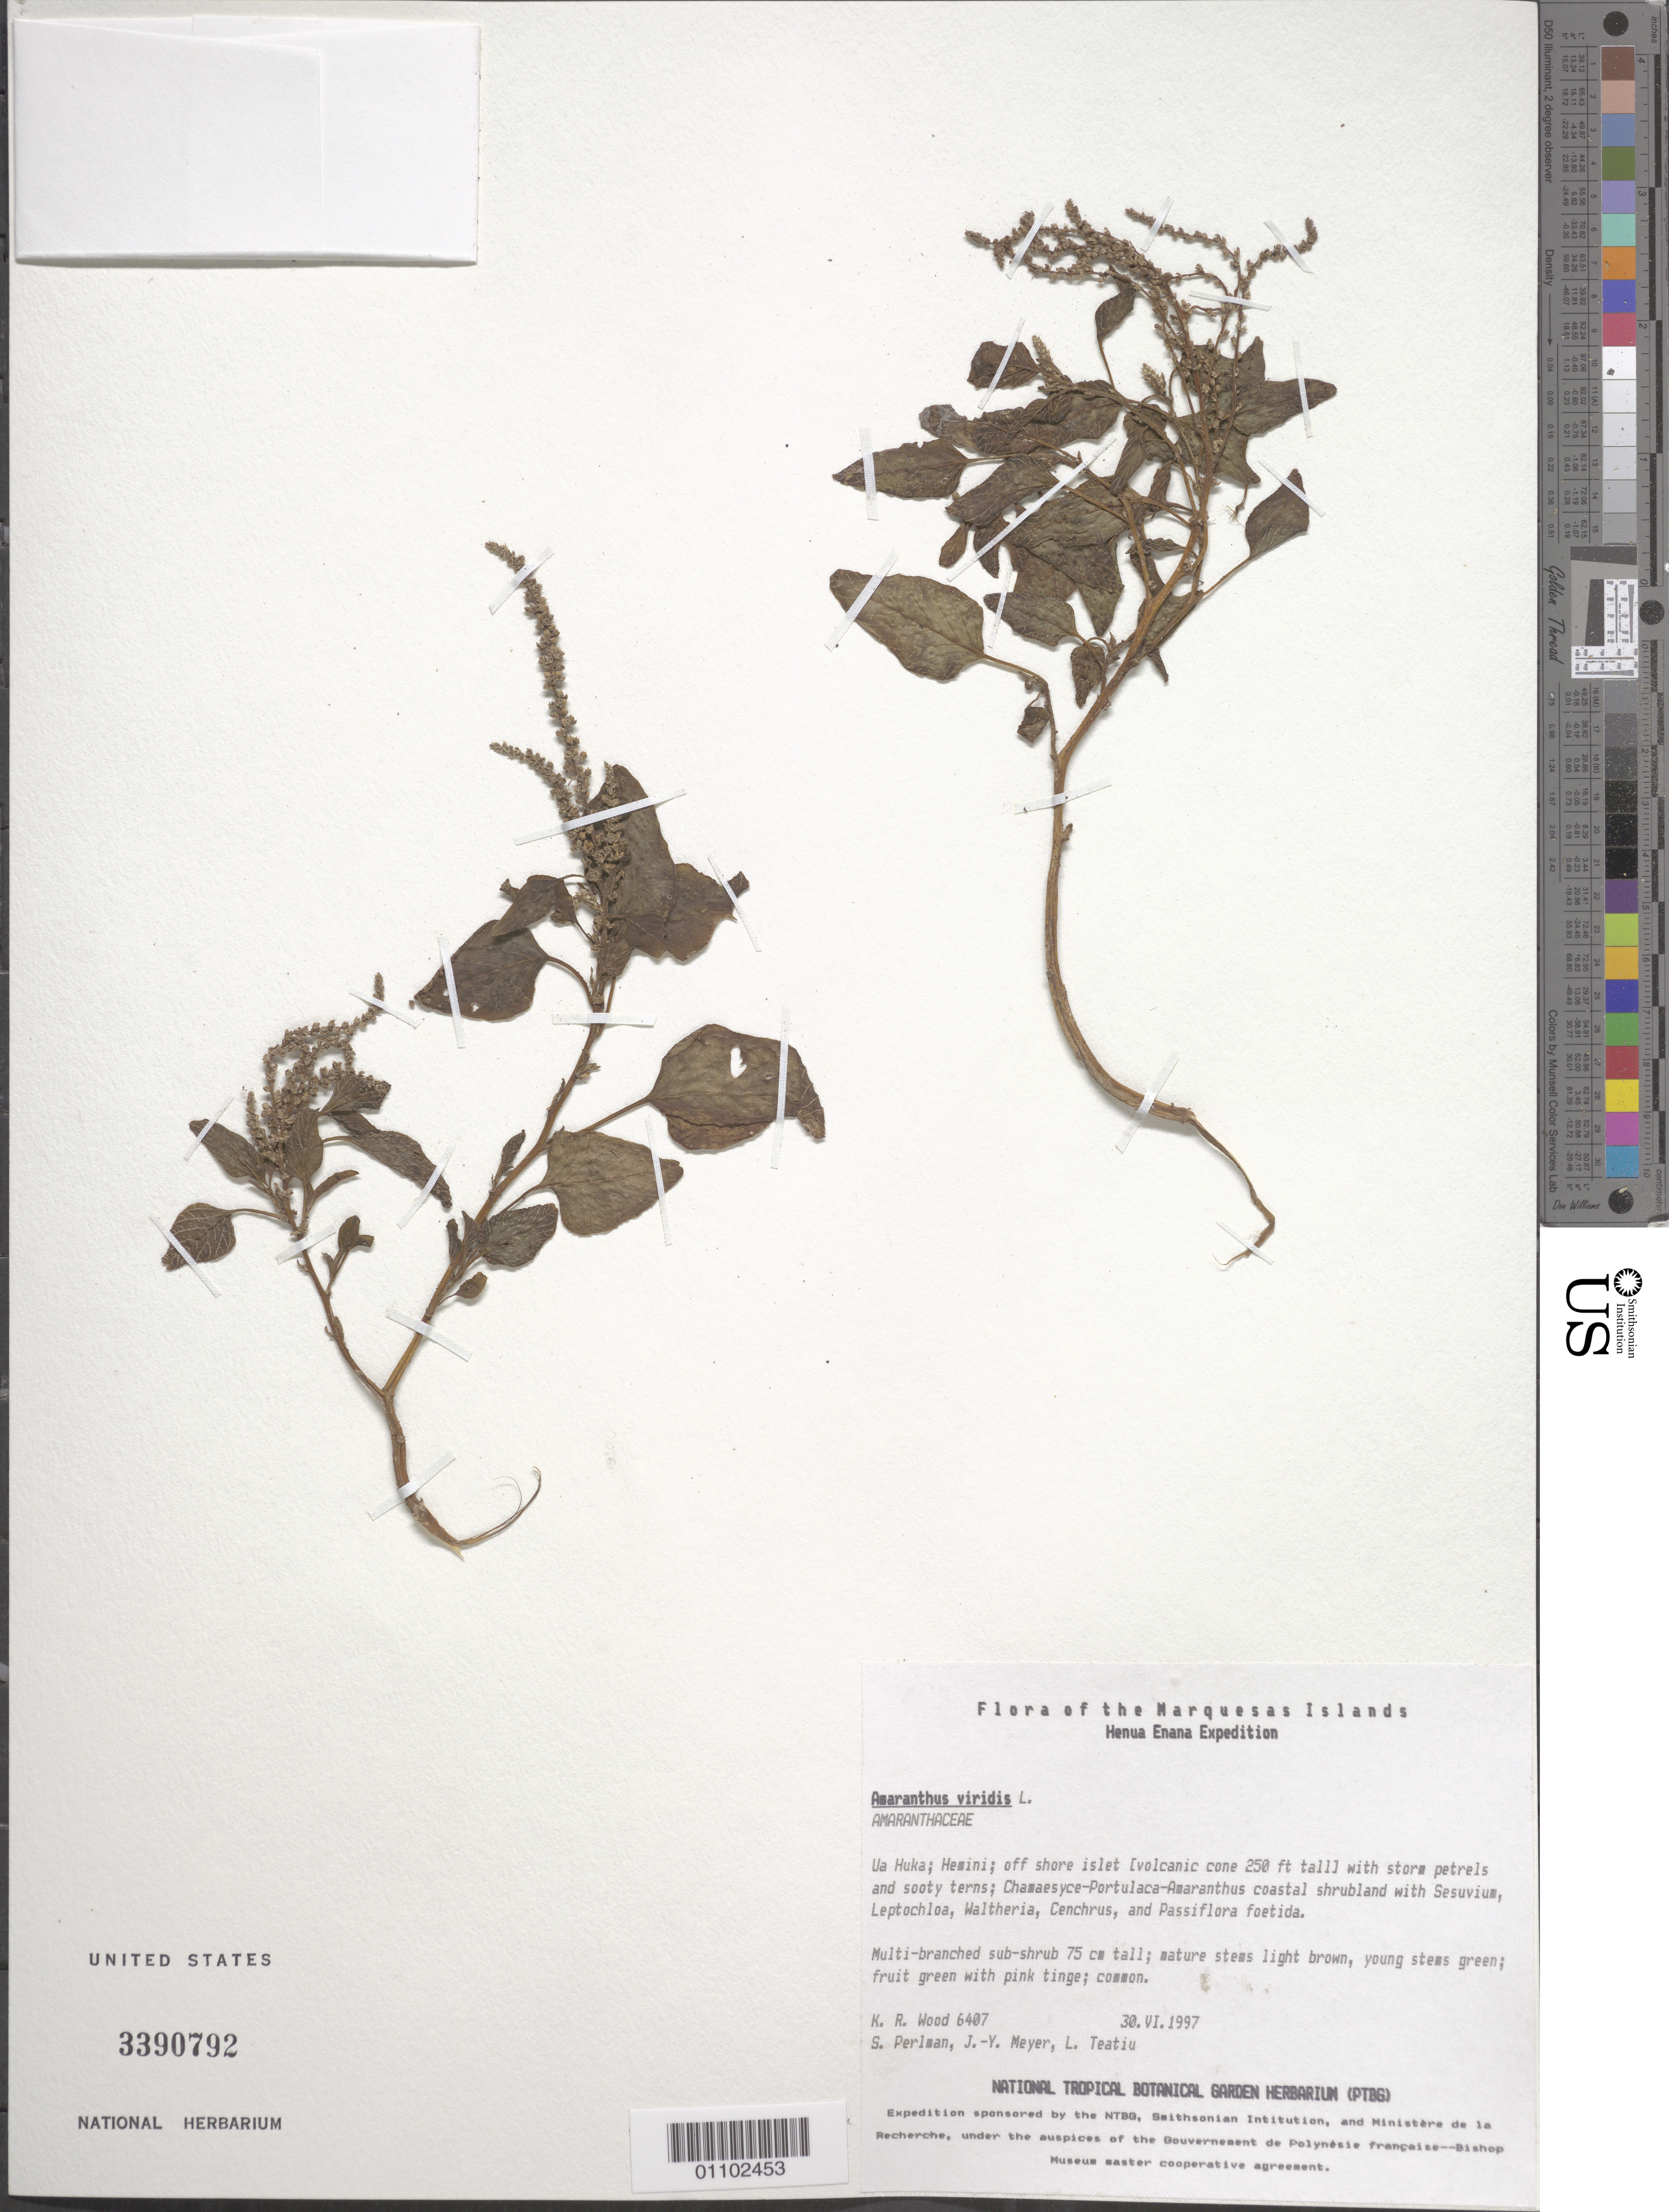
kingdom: Plantae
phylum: Tracheophyta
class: Magnoliopsida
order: Caryophyllales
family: Amaranthaceae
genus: Amaranthus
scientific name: Amaranthus viridis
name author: L.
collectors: K. R. Wood, S. P. Perlman, J.-Y. Meyer & L. Teatiu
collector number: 6407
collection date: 1997-06-30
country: French Polynesia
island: Ua Huka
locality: Hemeni, off shore islet, volcanic cone of 250 ft elevation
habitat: Chamaesyce-Portulaca-Amaranthus coastal shrubland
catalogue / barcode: US 3390792